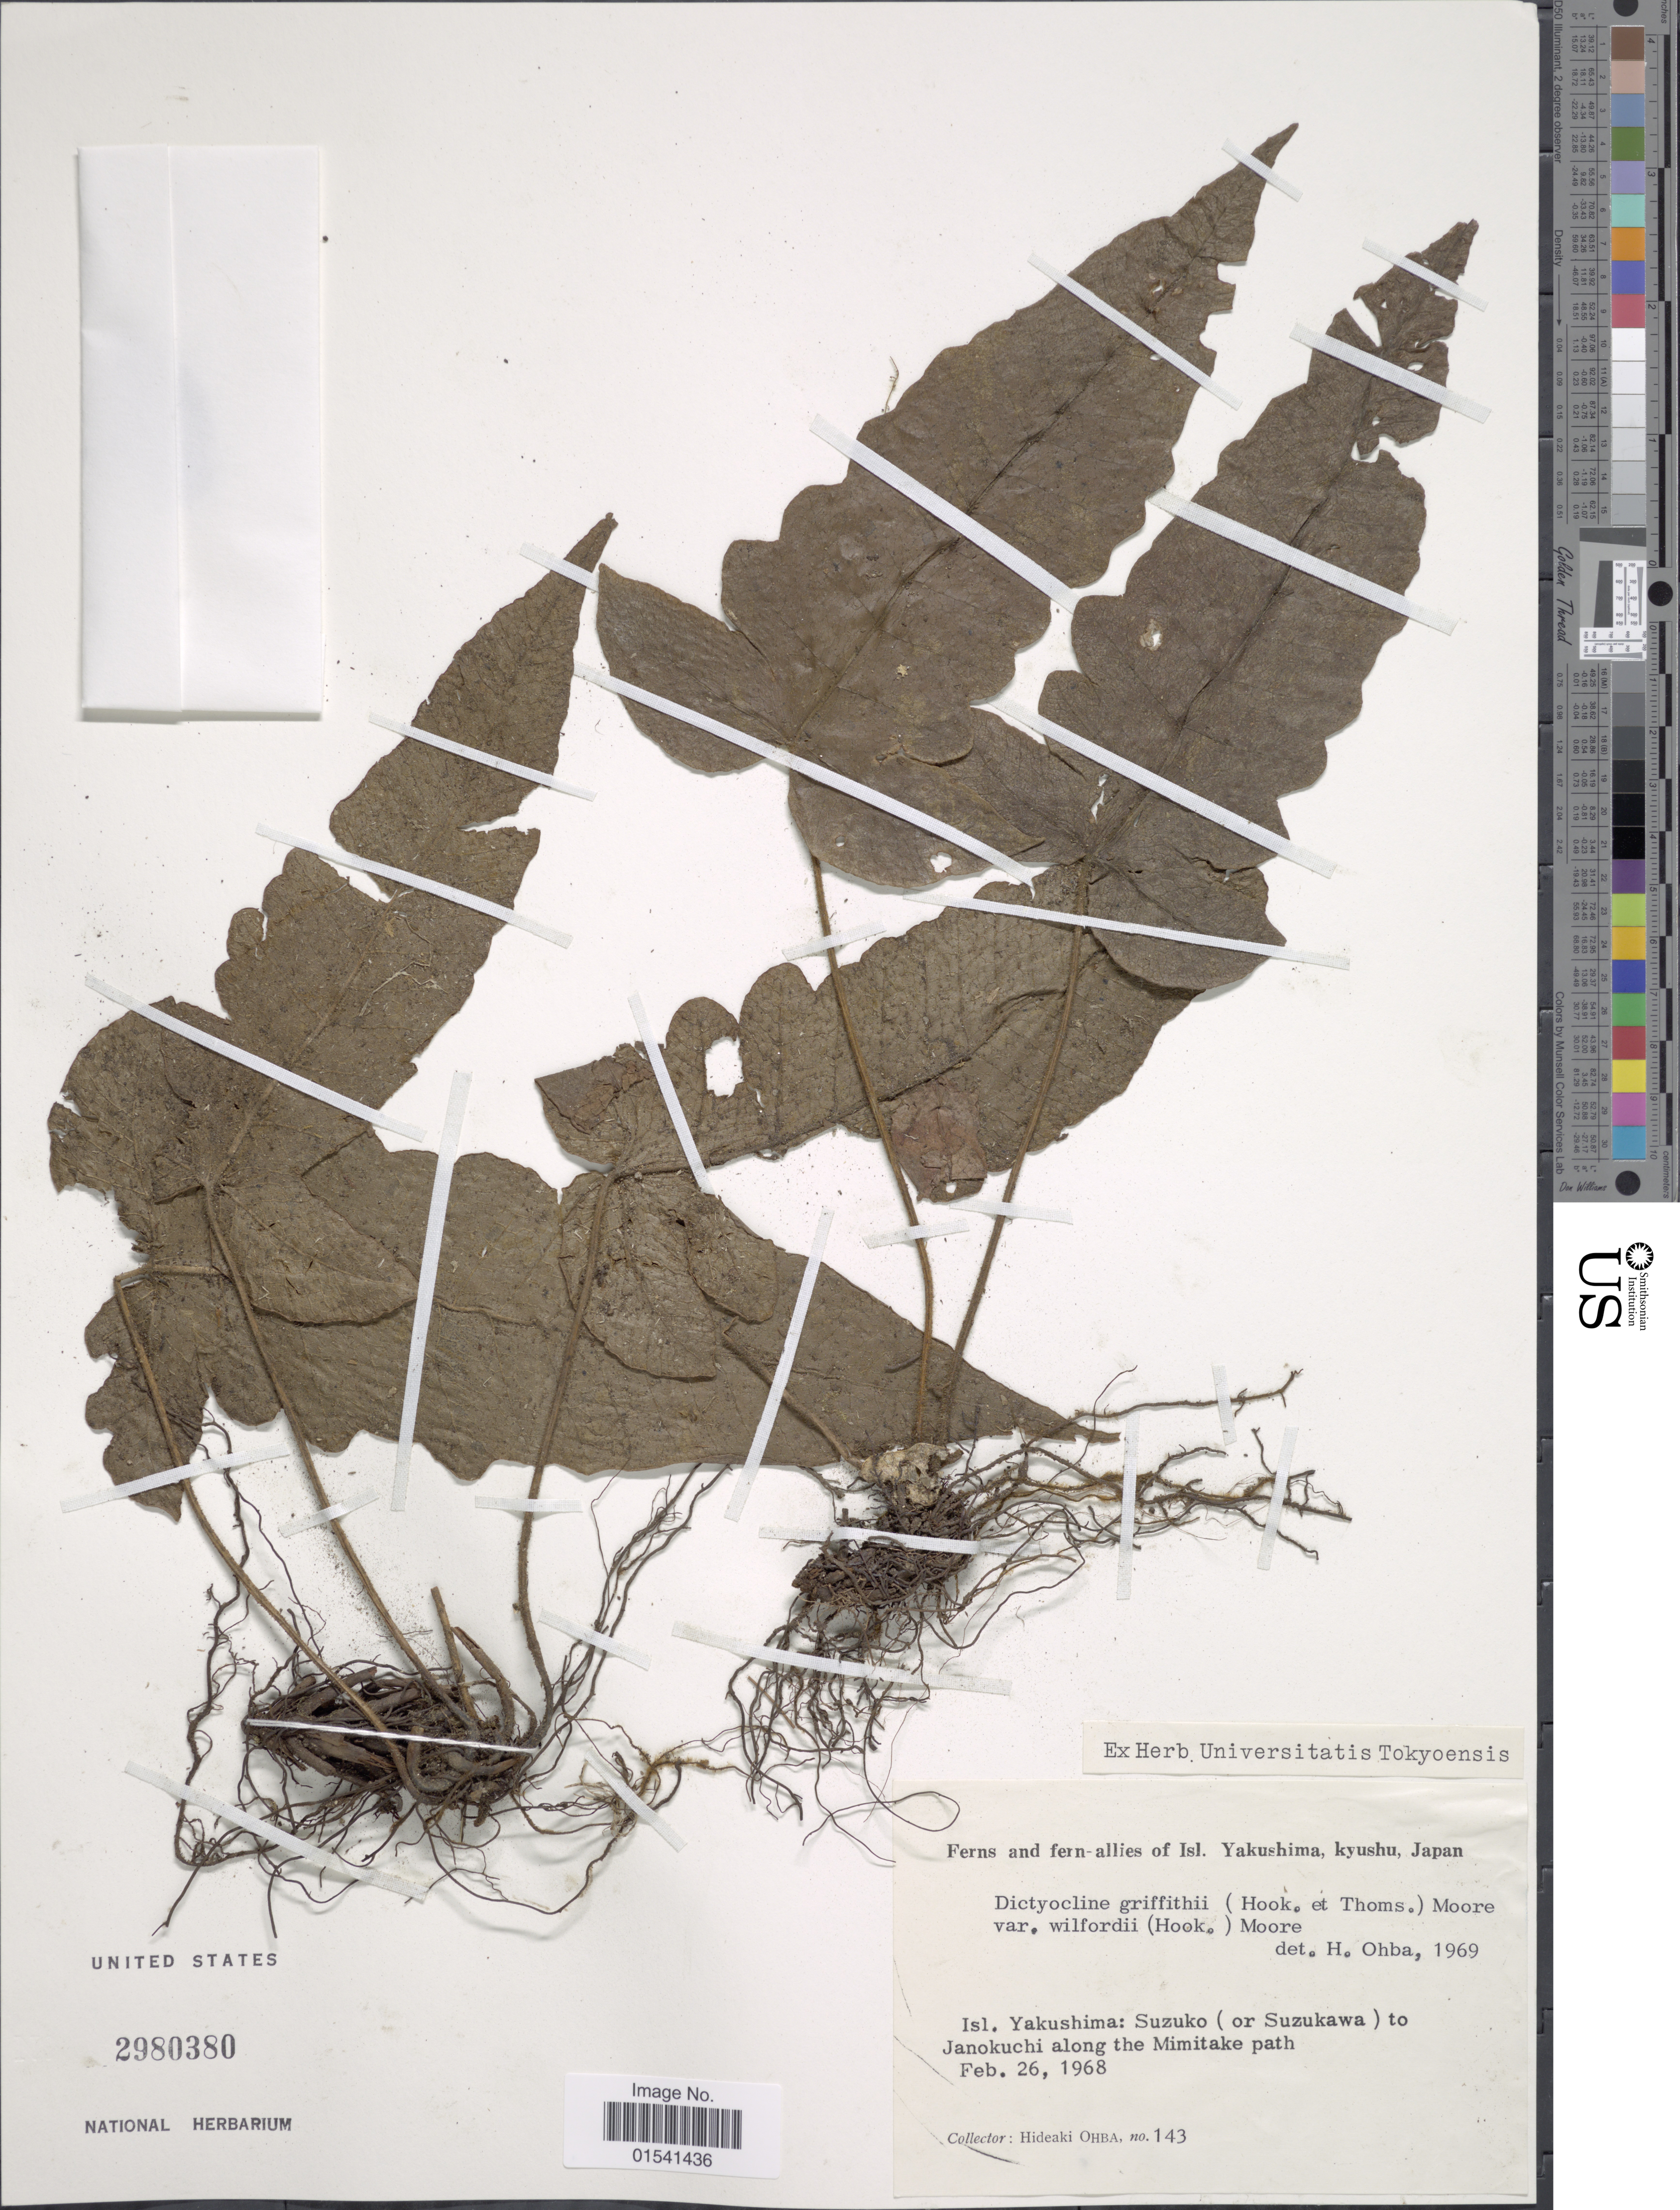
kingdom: Plantae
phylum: Tracheophyta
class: Polypodiopsida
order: Polypodiales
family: Thelypteridaceae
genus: Stegnogramma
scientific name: Stegnogramma griffithii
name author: (T. Moore) K. Iwats.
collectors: H. Ohba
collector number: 143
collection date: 1968-02-26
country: Japan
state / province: Kagosima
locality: Isl. Yakushima, kyushu, Suzuko (or Suzukawa) to Janokuchi along the Mimitake path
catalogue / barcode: US 2980380